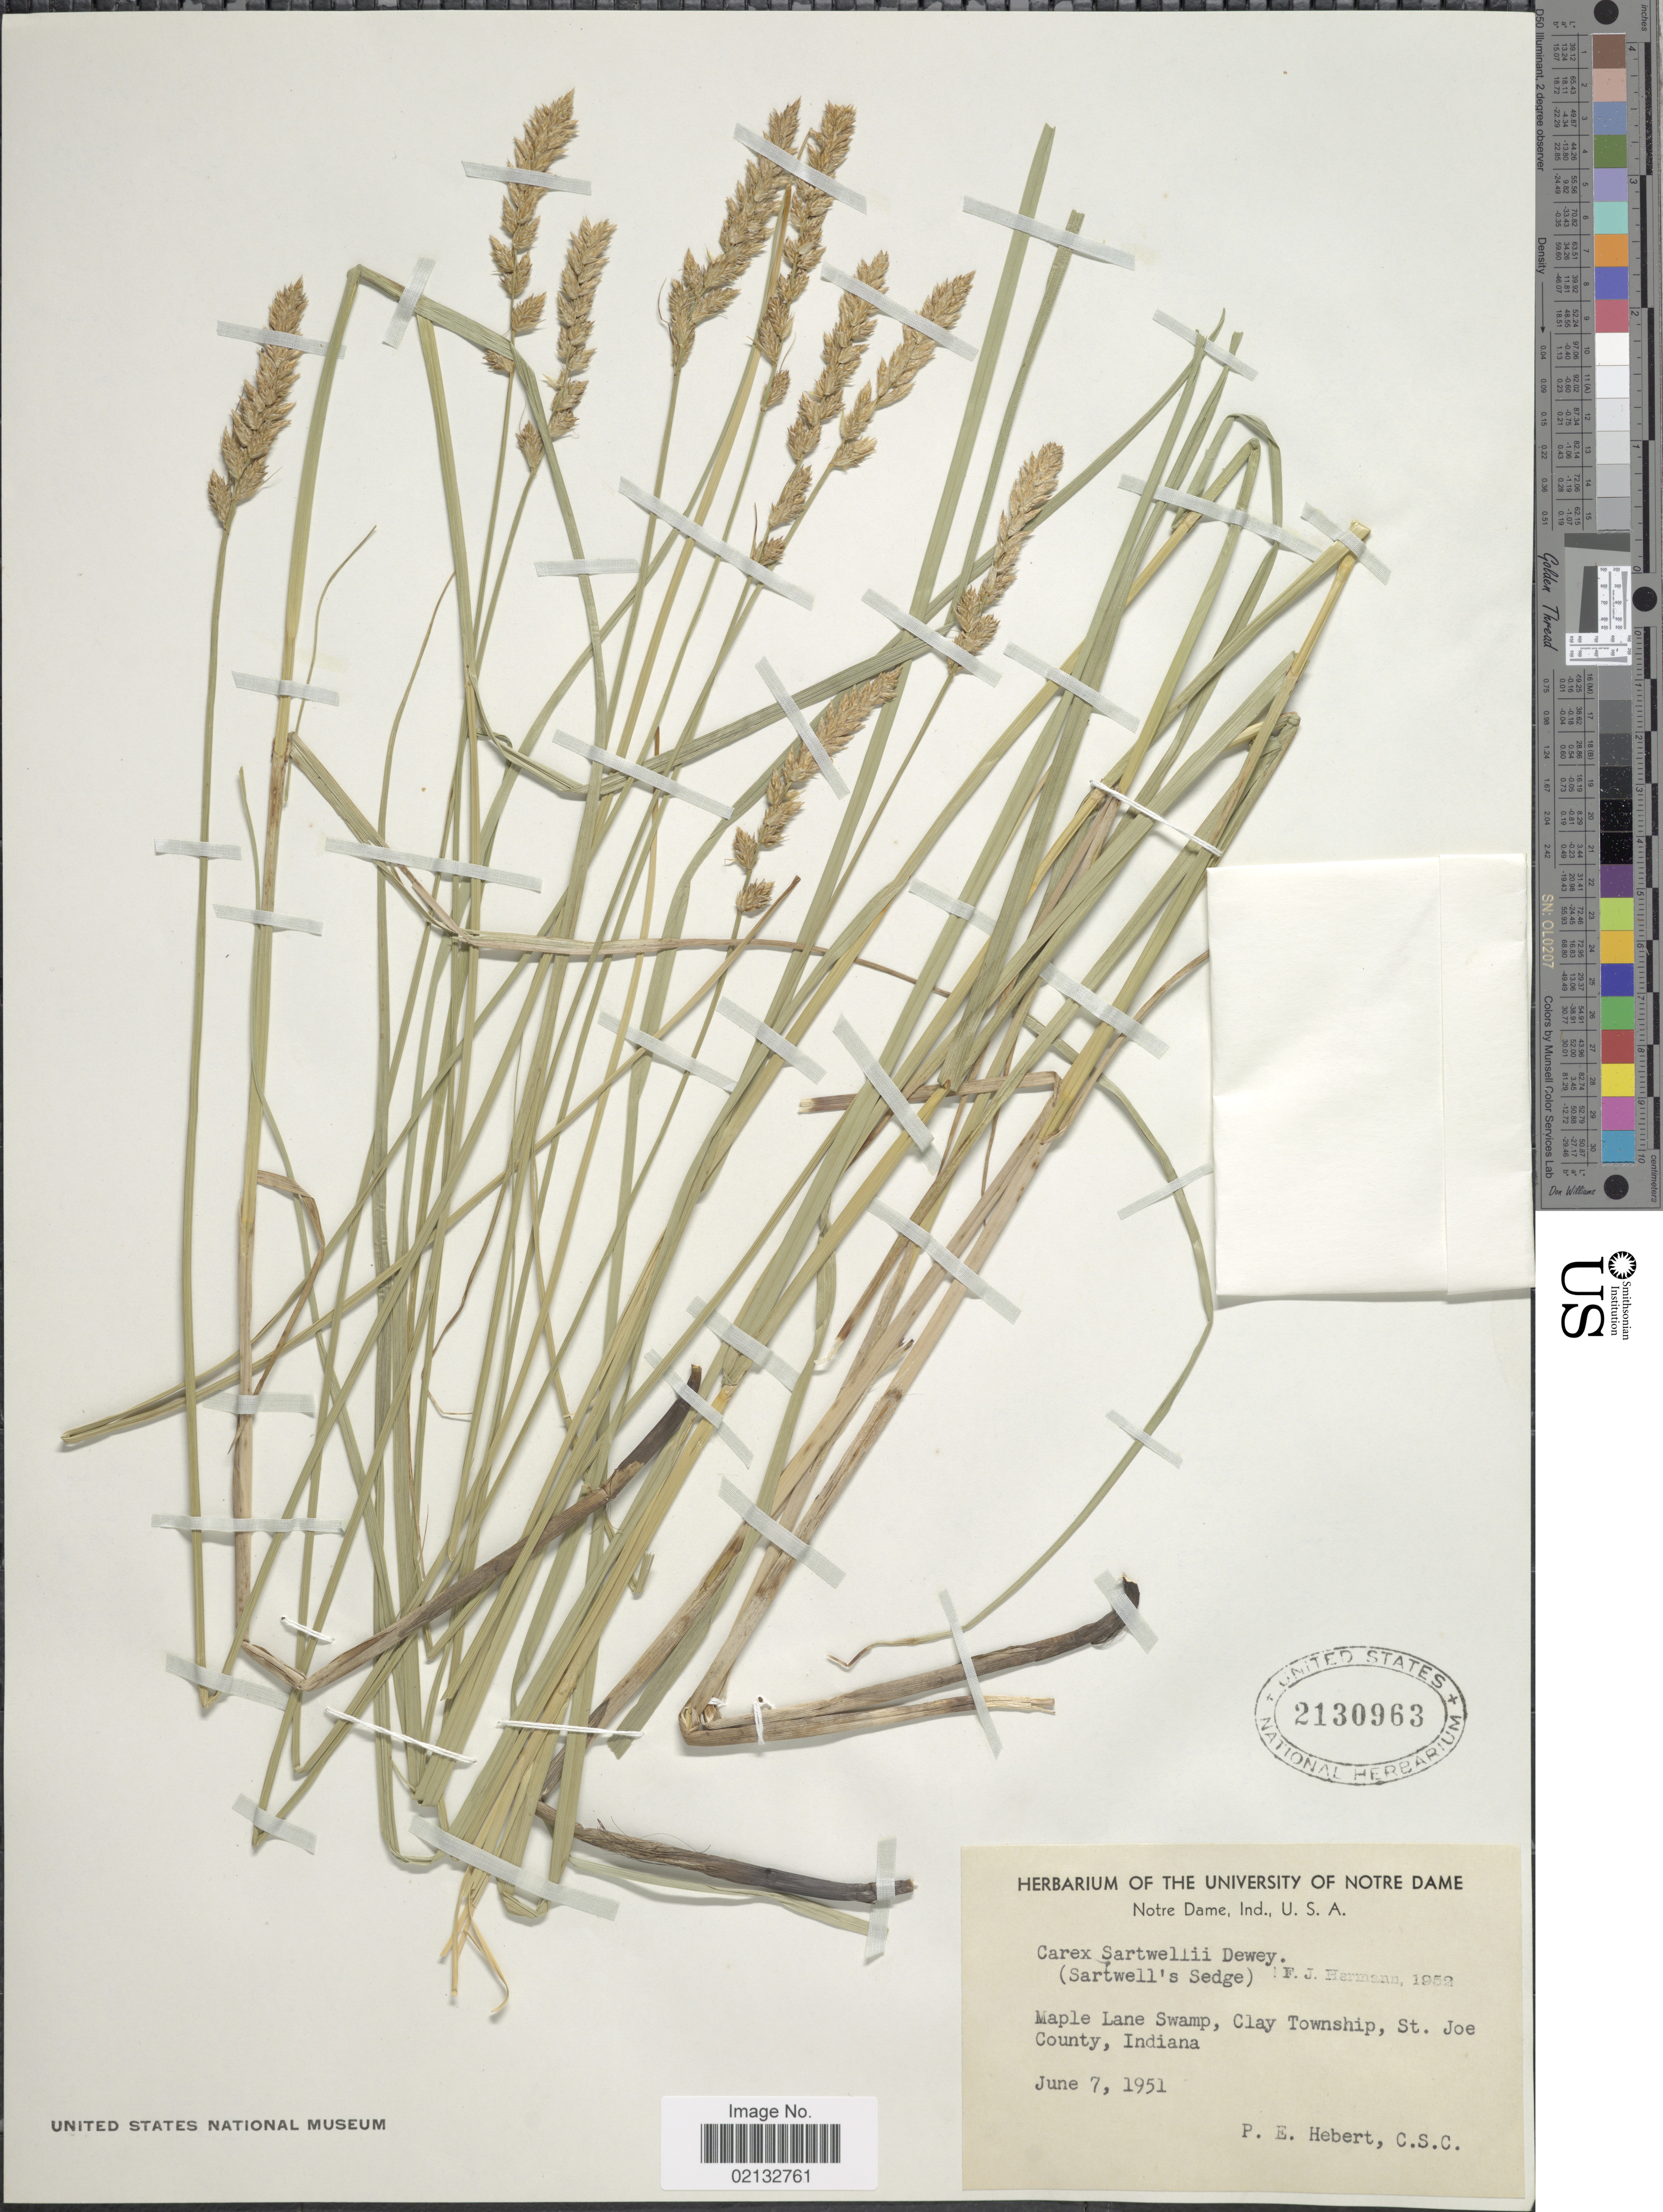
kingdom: Plantae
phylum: Tracheophyta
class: Liliopsida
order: Poales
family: Cyperaceae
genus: Carex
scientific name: Carex sartwellii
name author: Dewey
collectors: P. Hebert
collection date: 1951-06-07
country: United States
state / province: Indiana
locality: Maple Lane Swamp, Clay Township, St. Joe County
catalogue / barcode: US 2130963